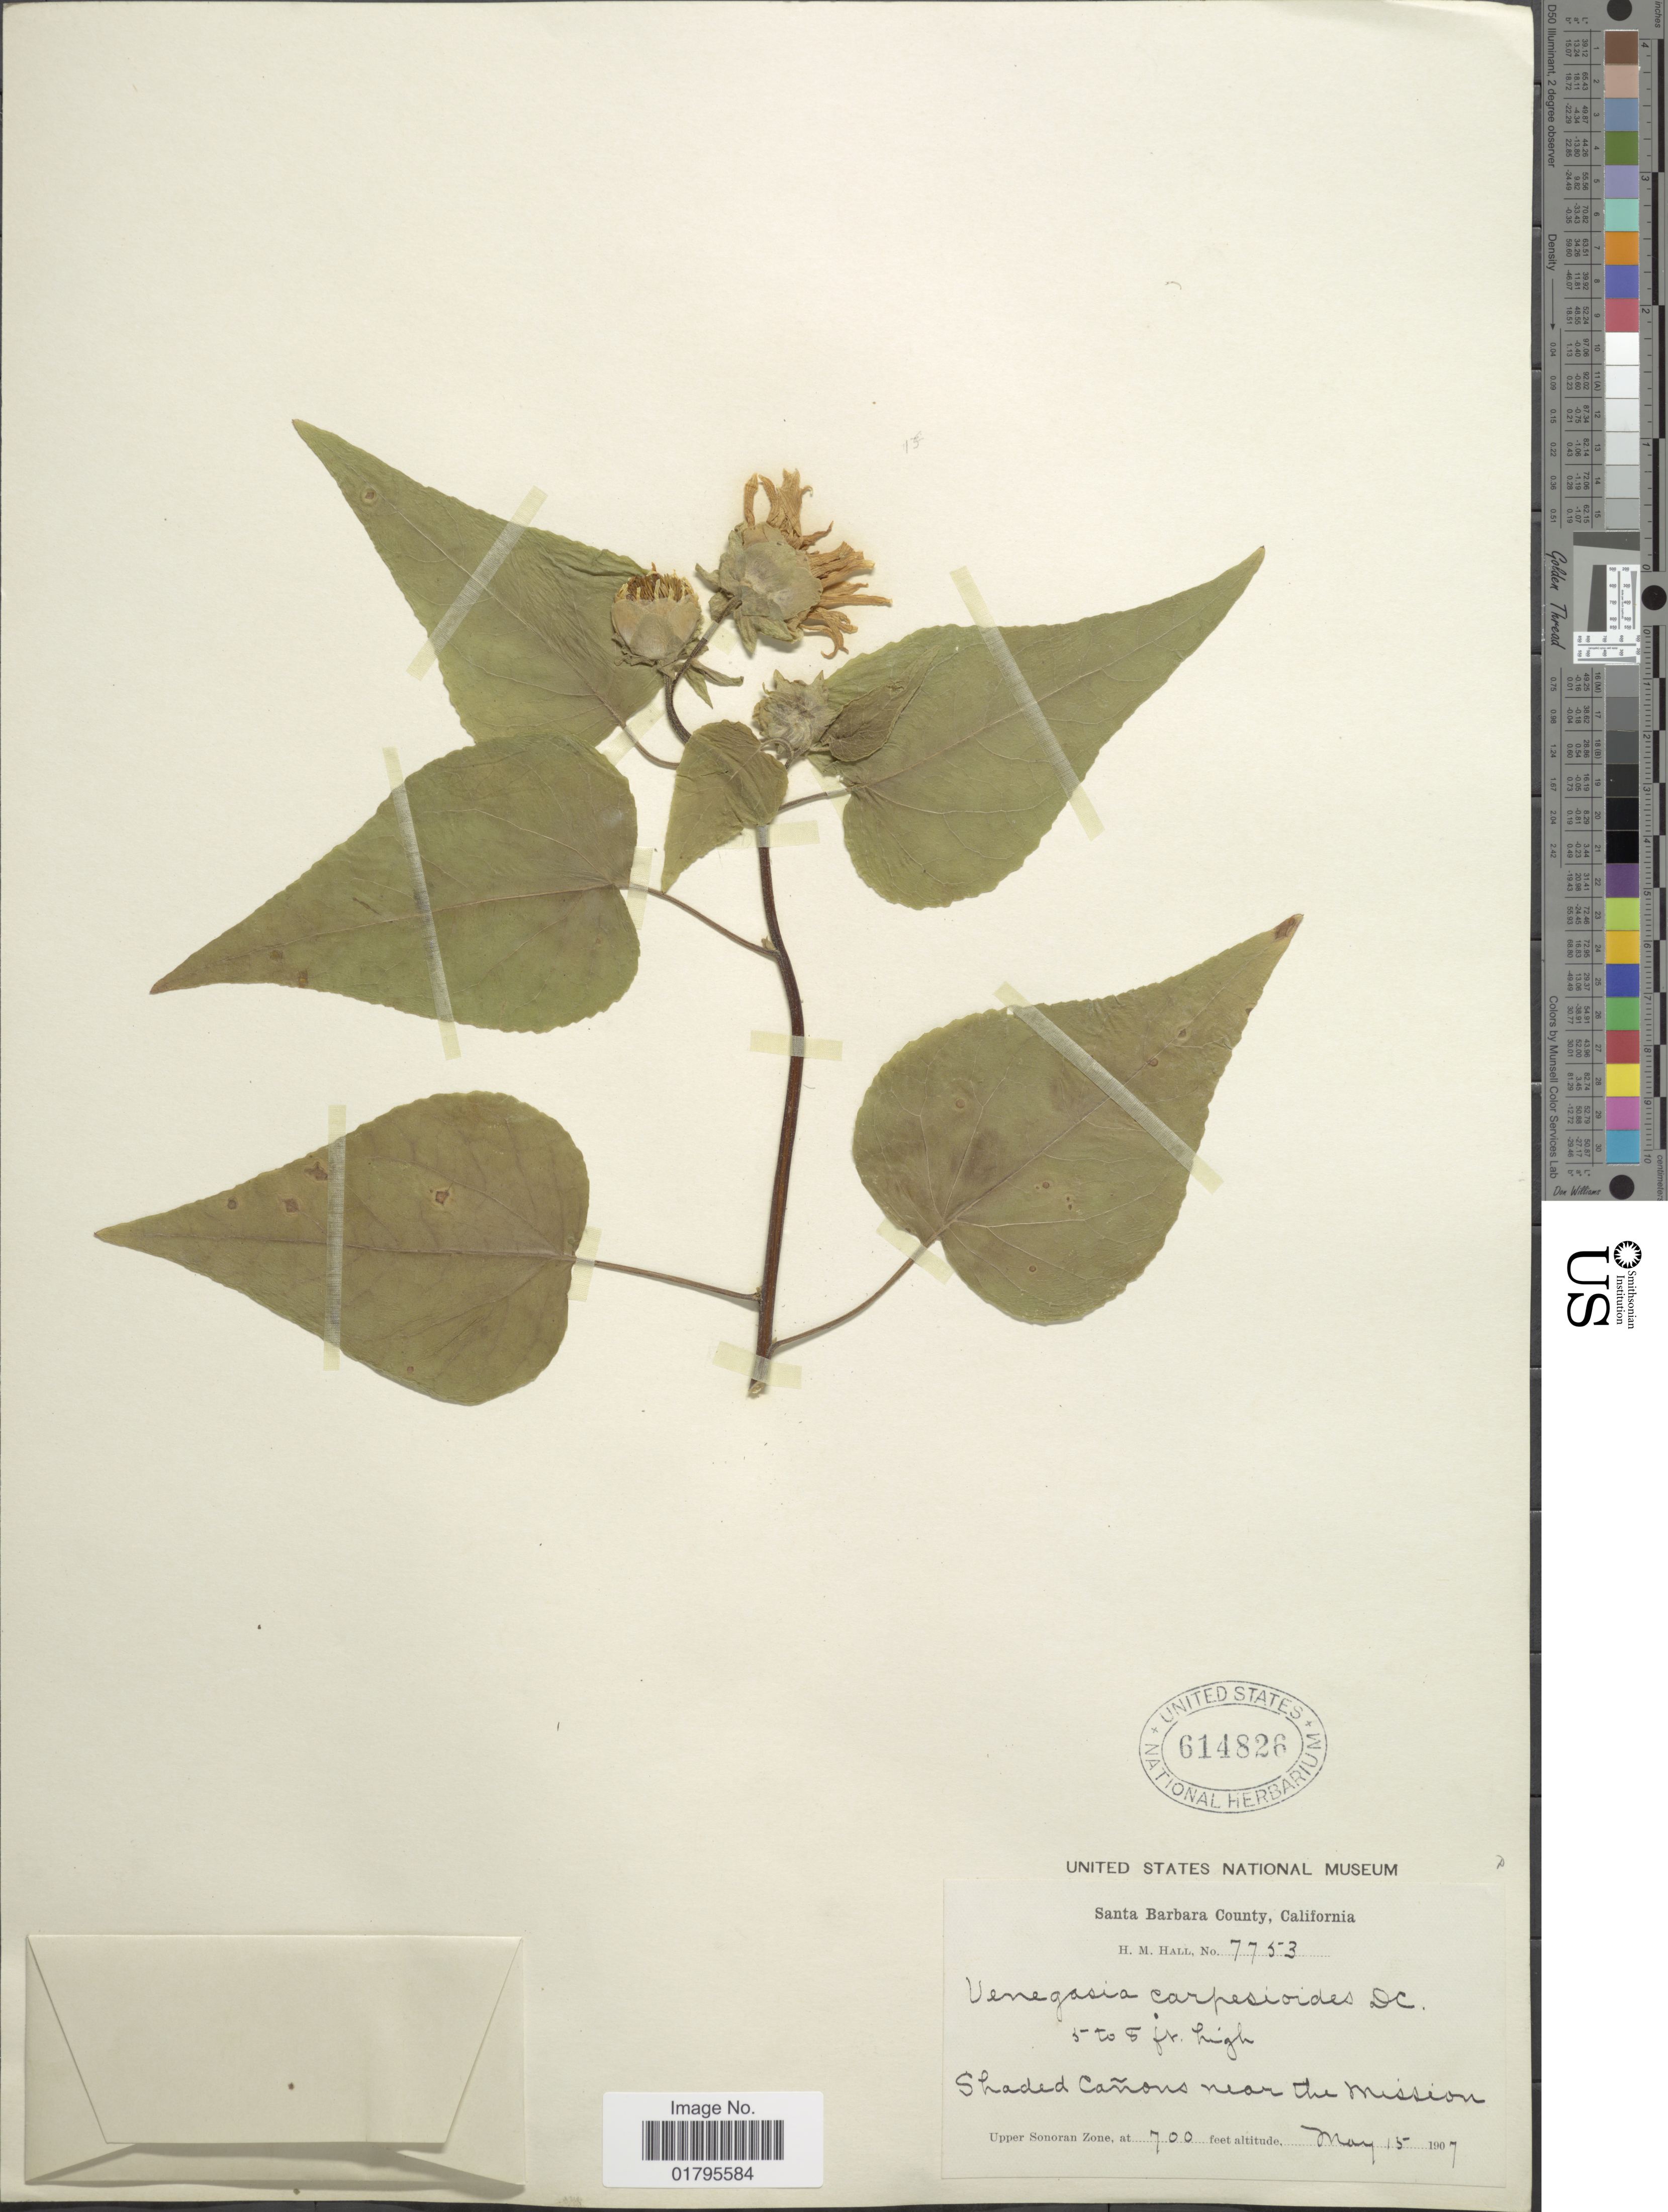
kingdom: Plantae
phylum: Tracheophyta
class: Magnoliopsida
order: Asterales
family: Asteraceae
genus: Venegasia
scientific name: Venegasia carpesioides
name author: DC.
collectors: H. M. Hall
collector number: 7753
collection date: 1907-05-15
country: United States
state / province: California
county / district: Santa Barbara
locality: Santa Barbara County, California, Shaded Canons near the mission, Upper Sonoran Zone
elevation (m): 213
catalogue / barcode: US 614826